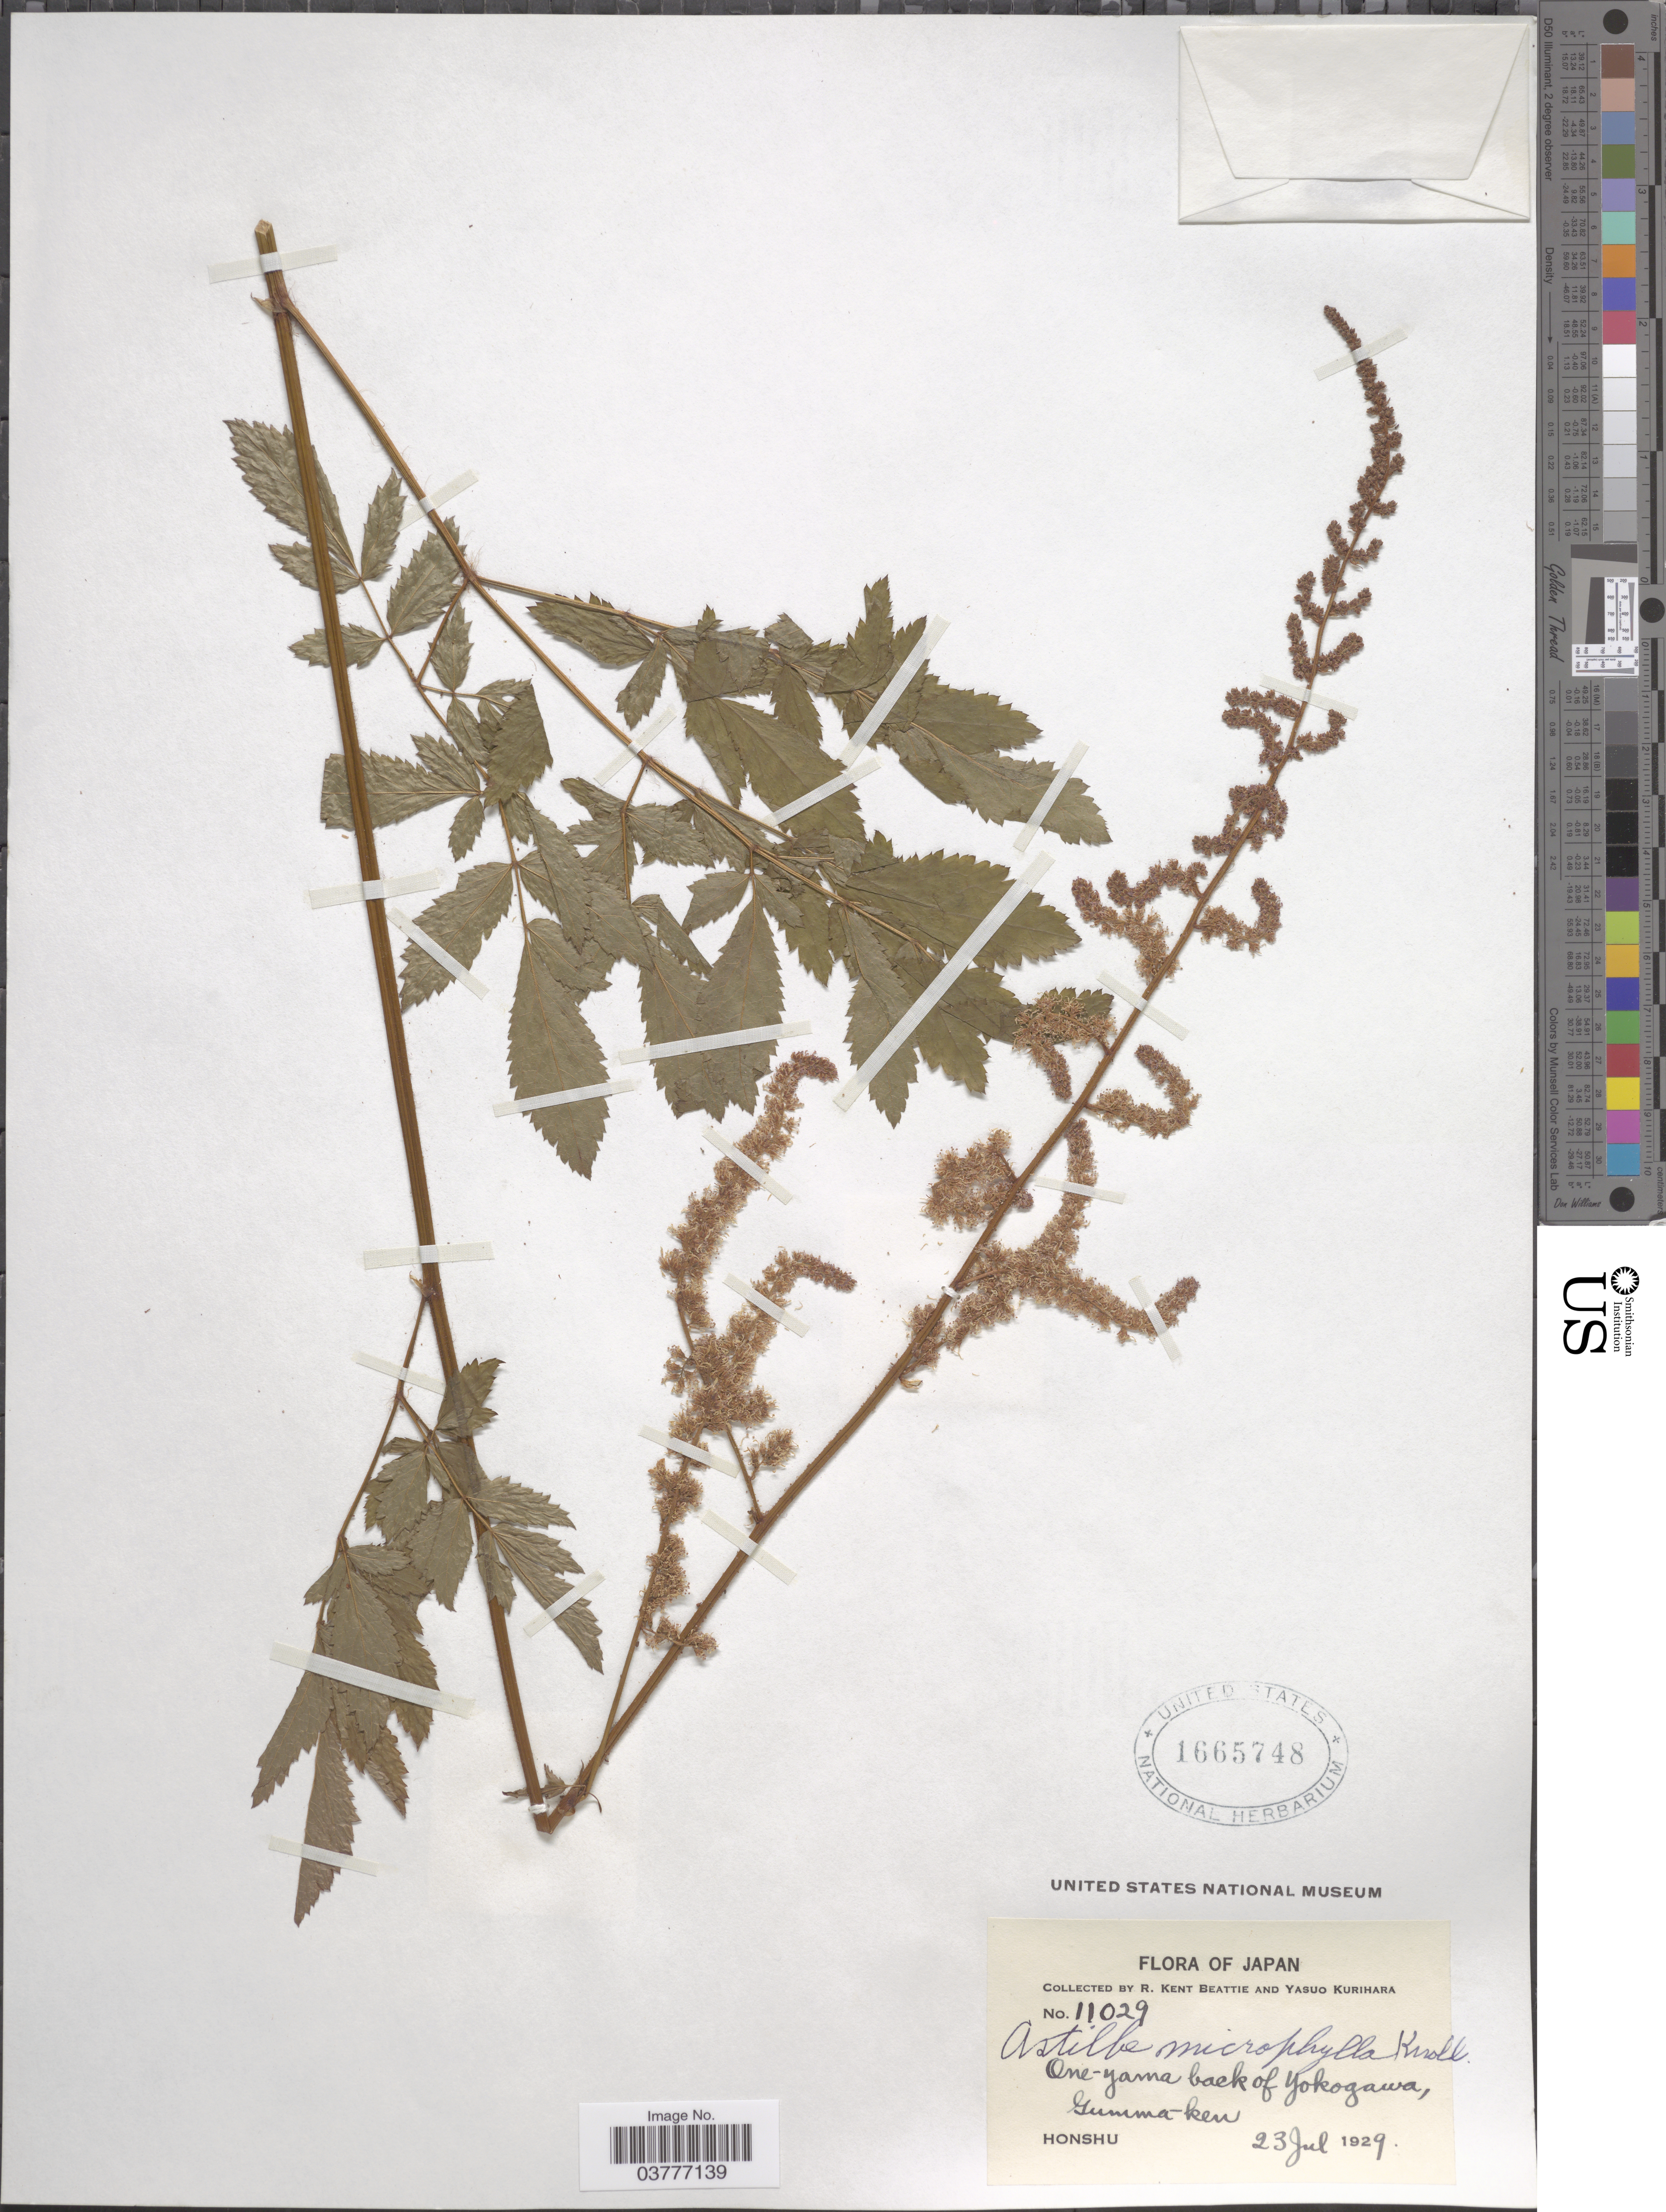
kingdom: Plantae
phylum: Tracheophyta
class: Magnoliopsida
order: Saxifragales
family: Saxifragaceae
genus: Astilbe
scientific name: Astilbe microphylla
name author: Knoll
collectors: R. K. Beattie & Y. Kurihara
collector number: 11029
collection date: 1929-07-23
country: Japan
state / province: Gunma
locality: One-yama back of Yokogawa, Gumma-ken. Honshu.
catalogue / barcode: US 1665748